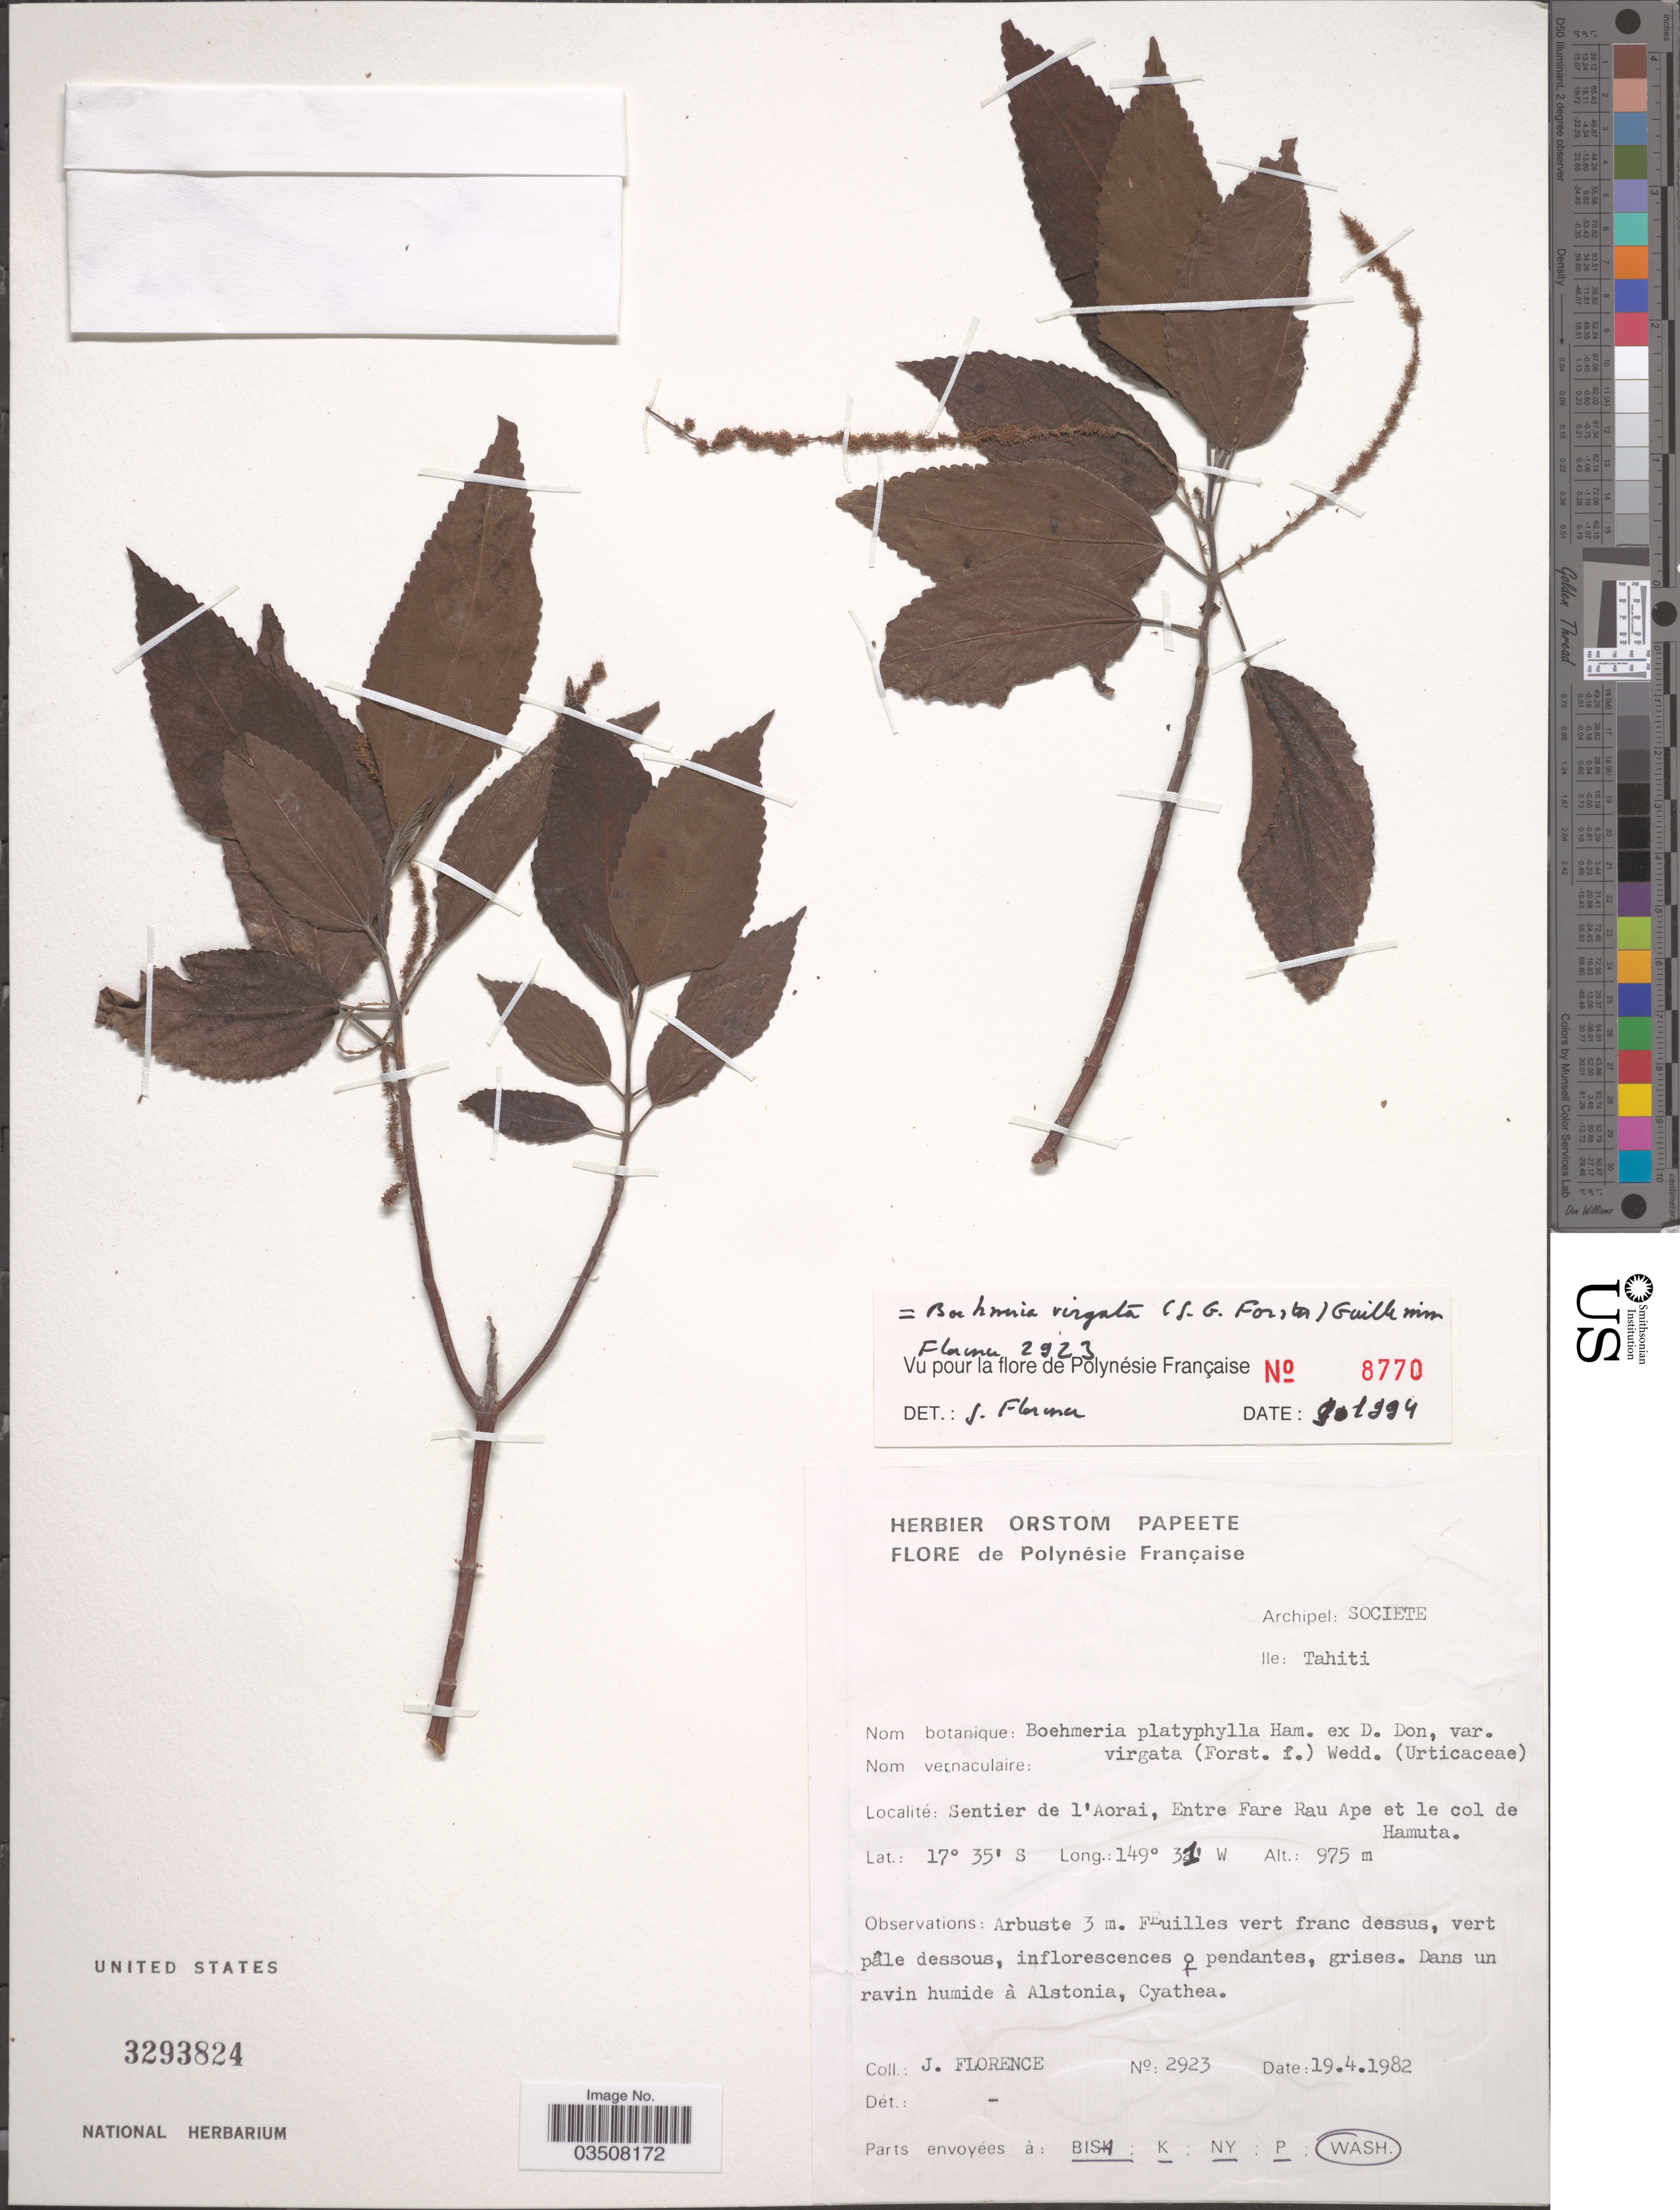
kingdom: Plantae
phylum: Tracheophyta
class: Magnoliopsida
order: Rosales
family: Urticaceae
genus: Boehmeria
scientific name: Boehmeria virgata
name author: (G. Forst.) Guill.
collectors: J. Florence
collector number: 2923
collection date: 1982-04-19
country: French Polynesia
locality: Polynésie Française. Archipel: Societe, Ile: Tahiti. Sentier de l'Aorai, Entre Fare Rau Ape et le col de Hamuta.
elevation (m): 975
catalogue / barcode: US 3293824